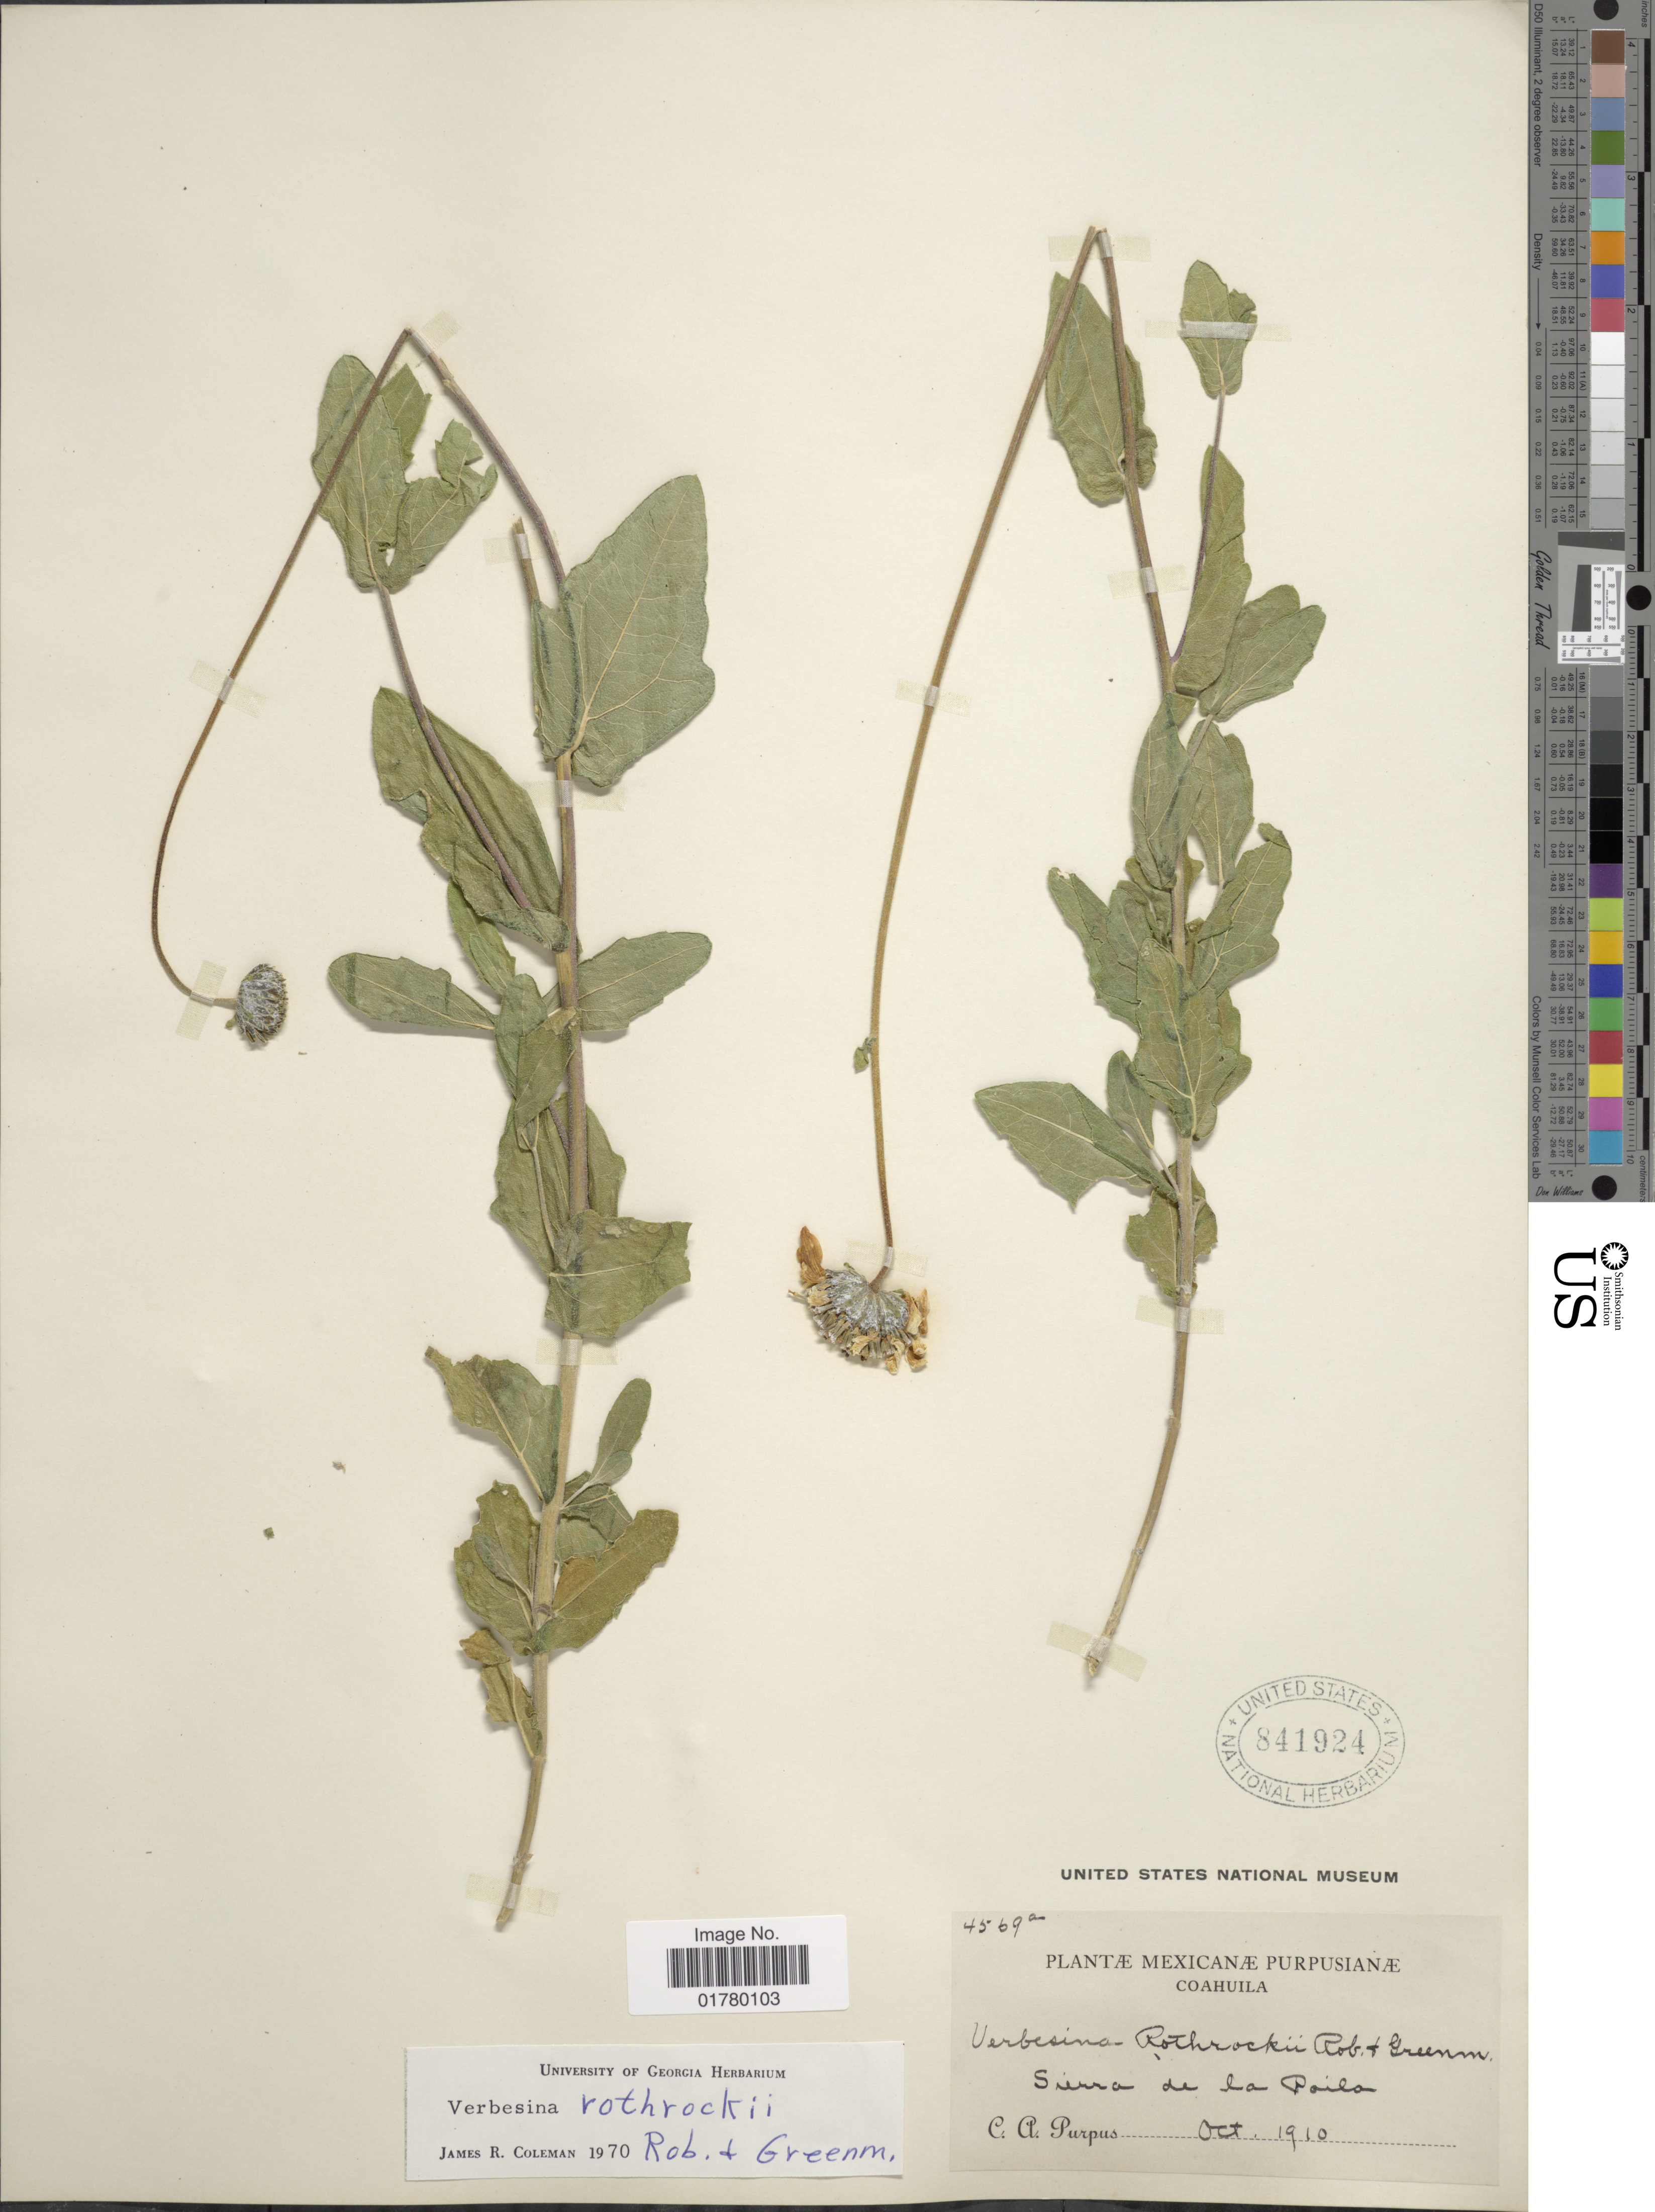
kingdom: Plantae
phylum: Tracheophyta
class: Magnoliopsida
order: Asterales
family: Asteraceae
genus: Verbesina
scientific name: Verbesina rothrockii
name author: B.L. Rob. & Greenm.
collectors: C. A. Purpus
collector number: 4569a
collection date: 1910-10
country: Mexico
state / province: Coahuila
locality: Sierra de la Paila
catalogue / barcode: US 841924